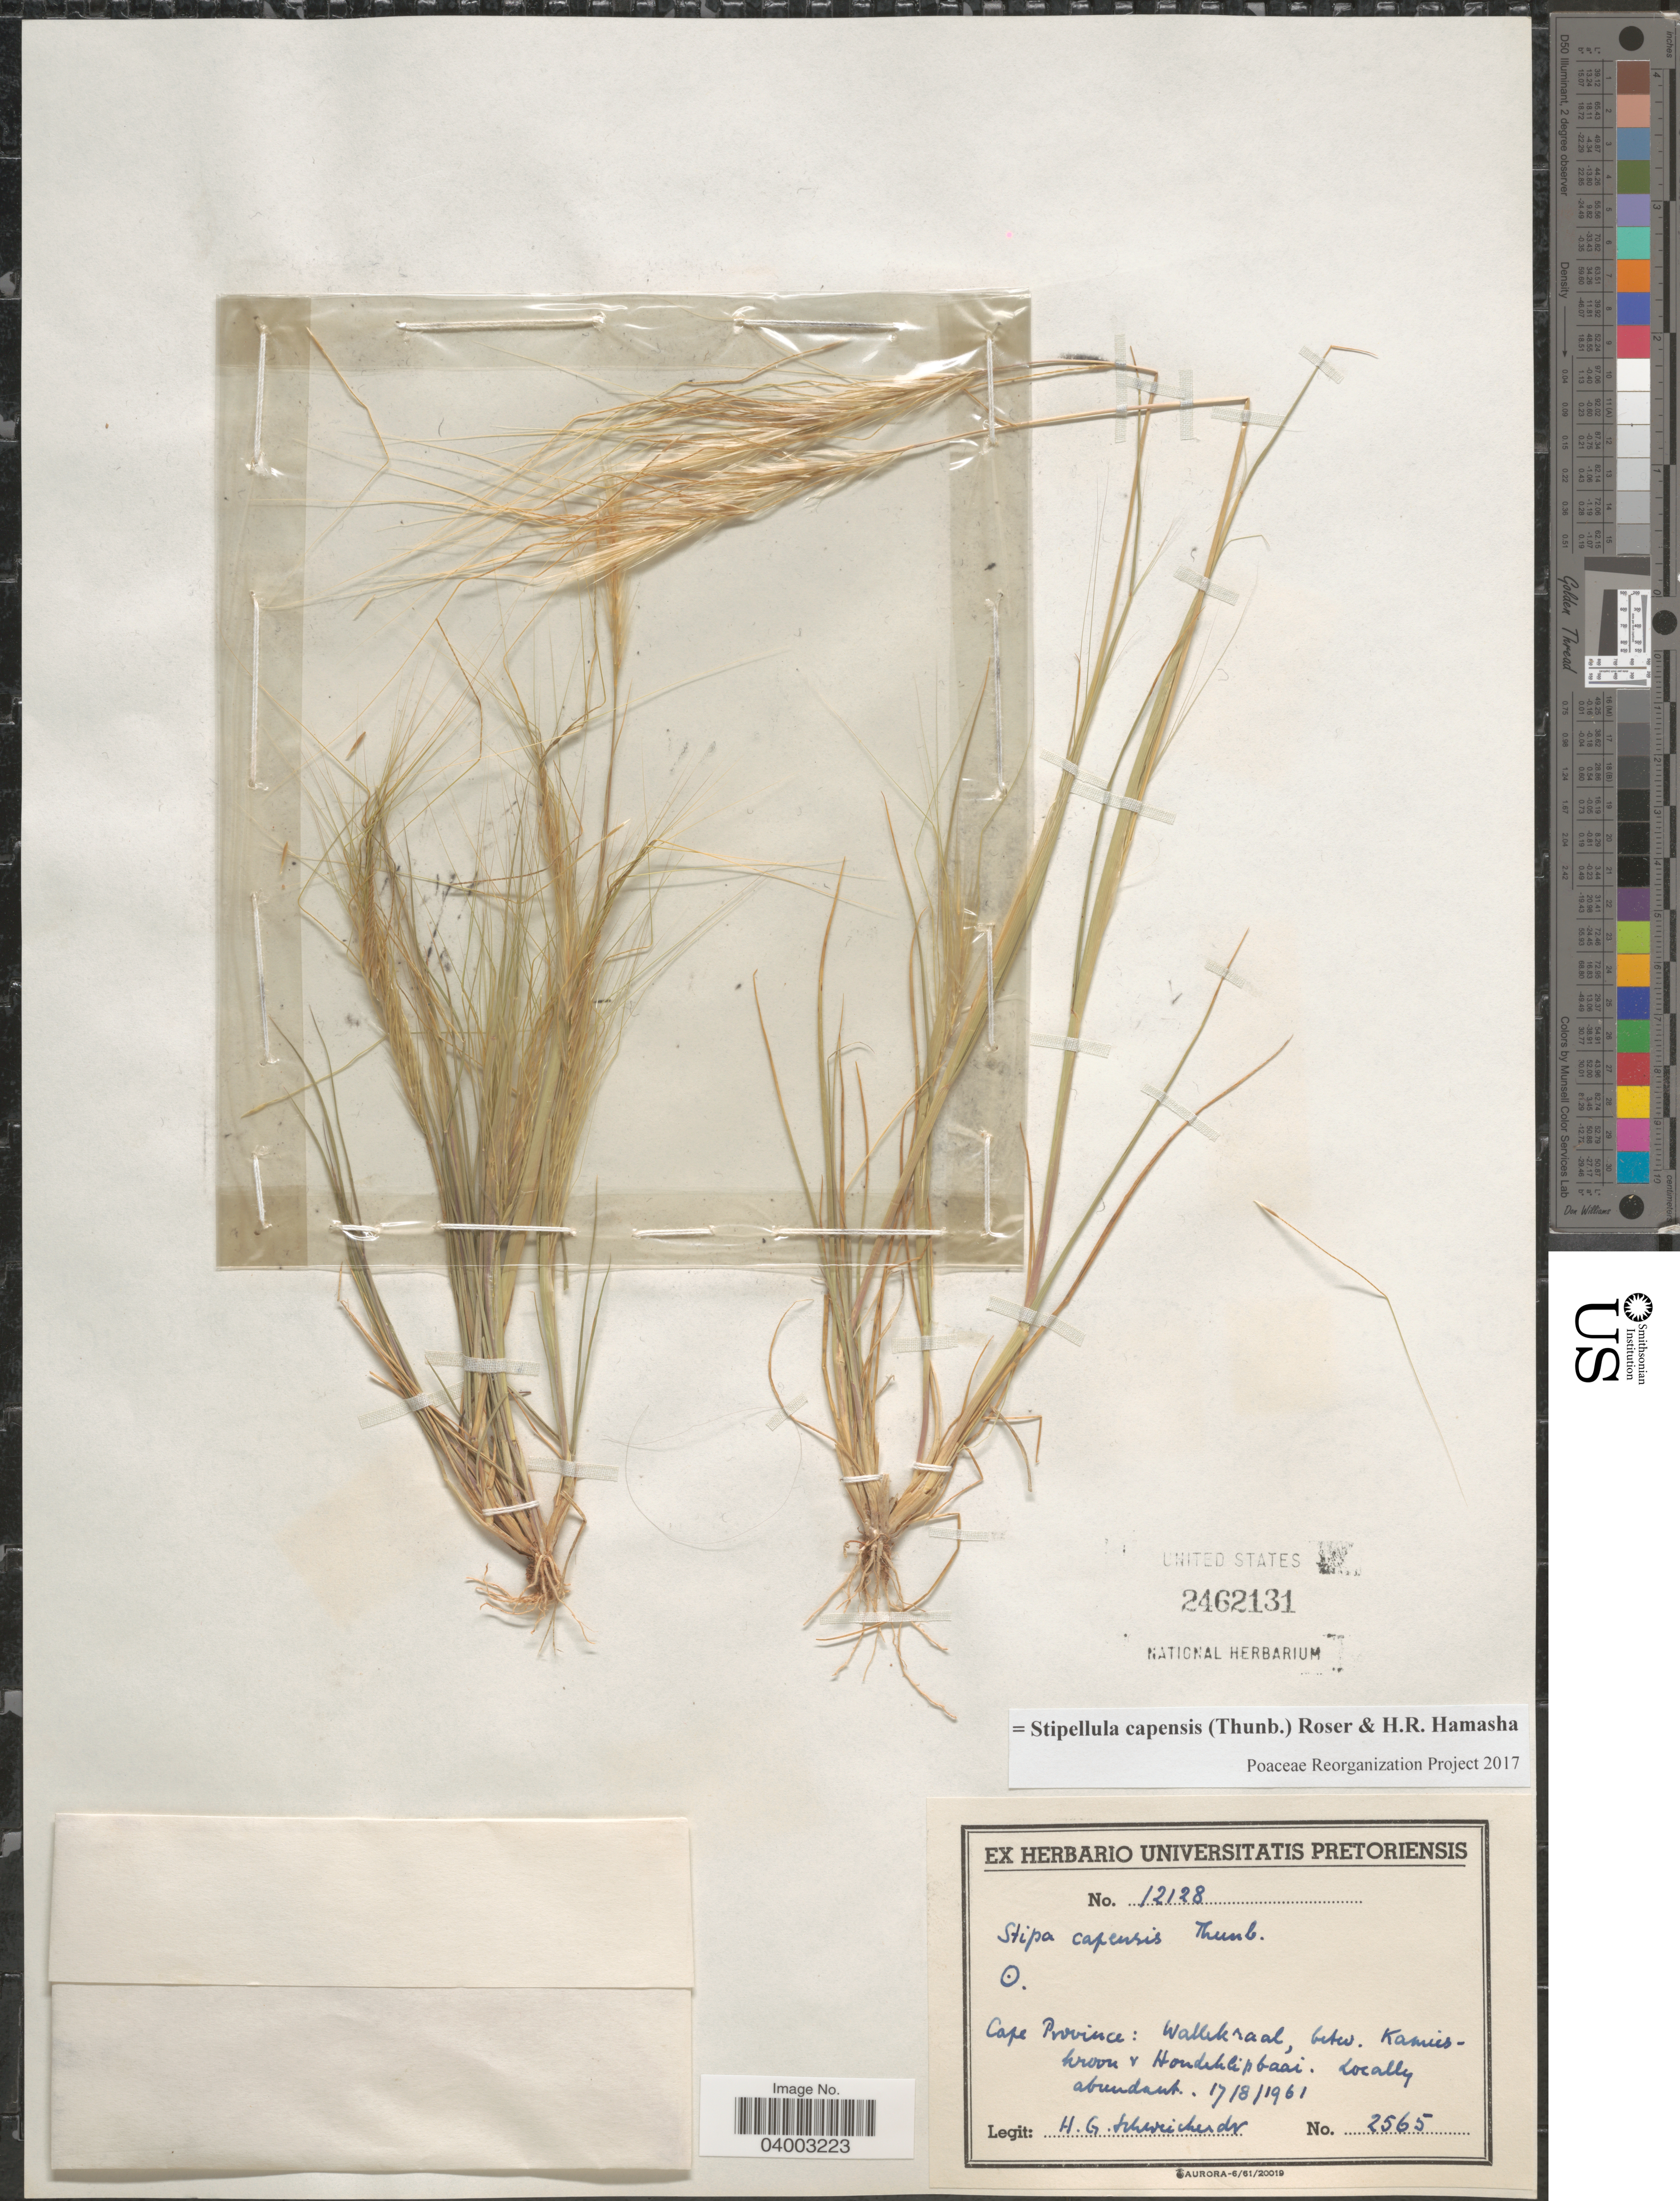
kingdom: Plantae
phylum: Tracheophyta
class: Liliopsida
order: Poales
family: Poaceae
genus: Stipellula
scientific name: Stipellula capensis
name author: (Thunb.) Röser & H. R. Hamasha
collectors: H. Schweickerdt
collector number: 2565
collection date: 1961-08-17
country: South Africa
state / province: Northern Cape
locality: Wallekraal, betw. Kamieskroon & Hondeklipbaai.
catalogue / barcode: US 2462131